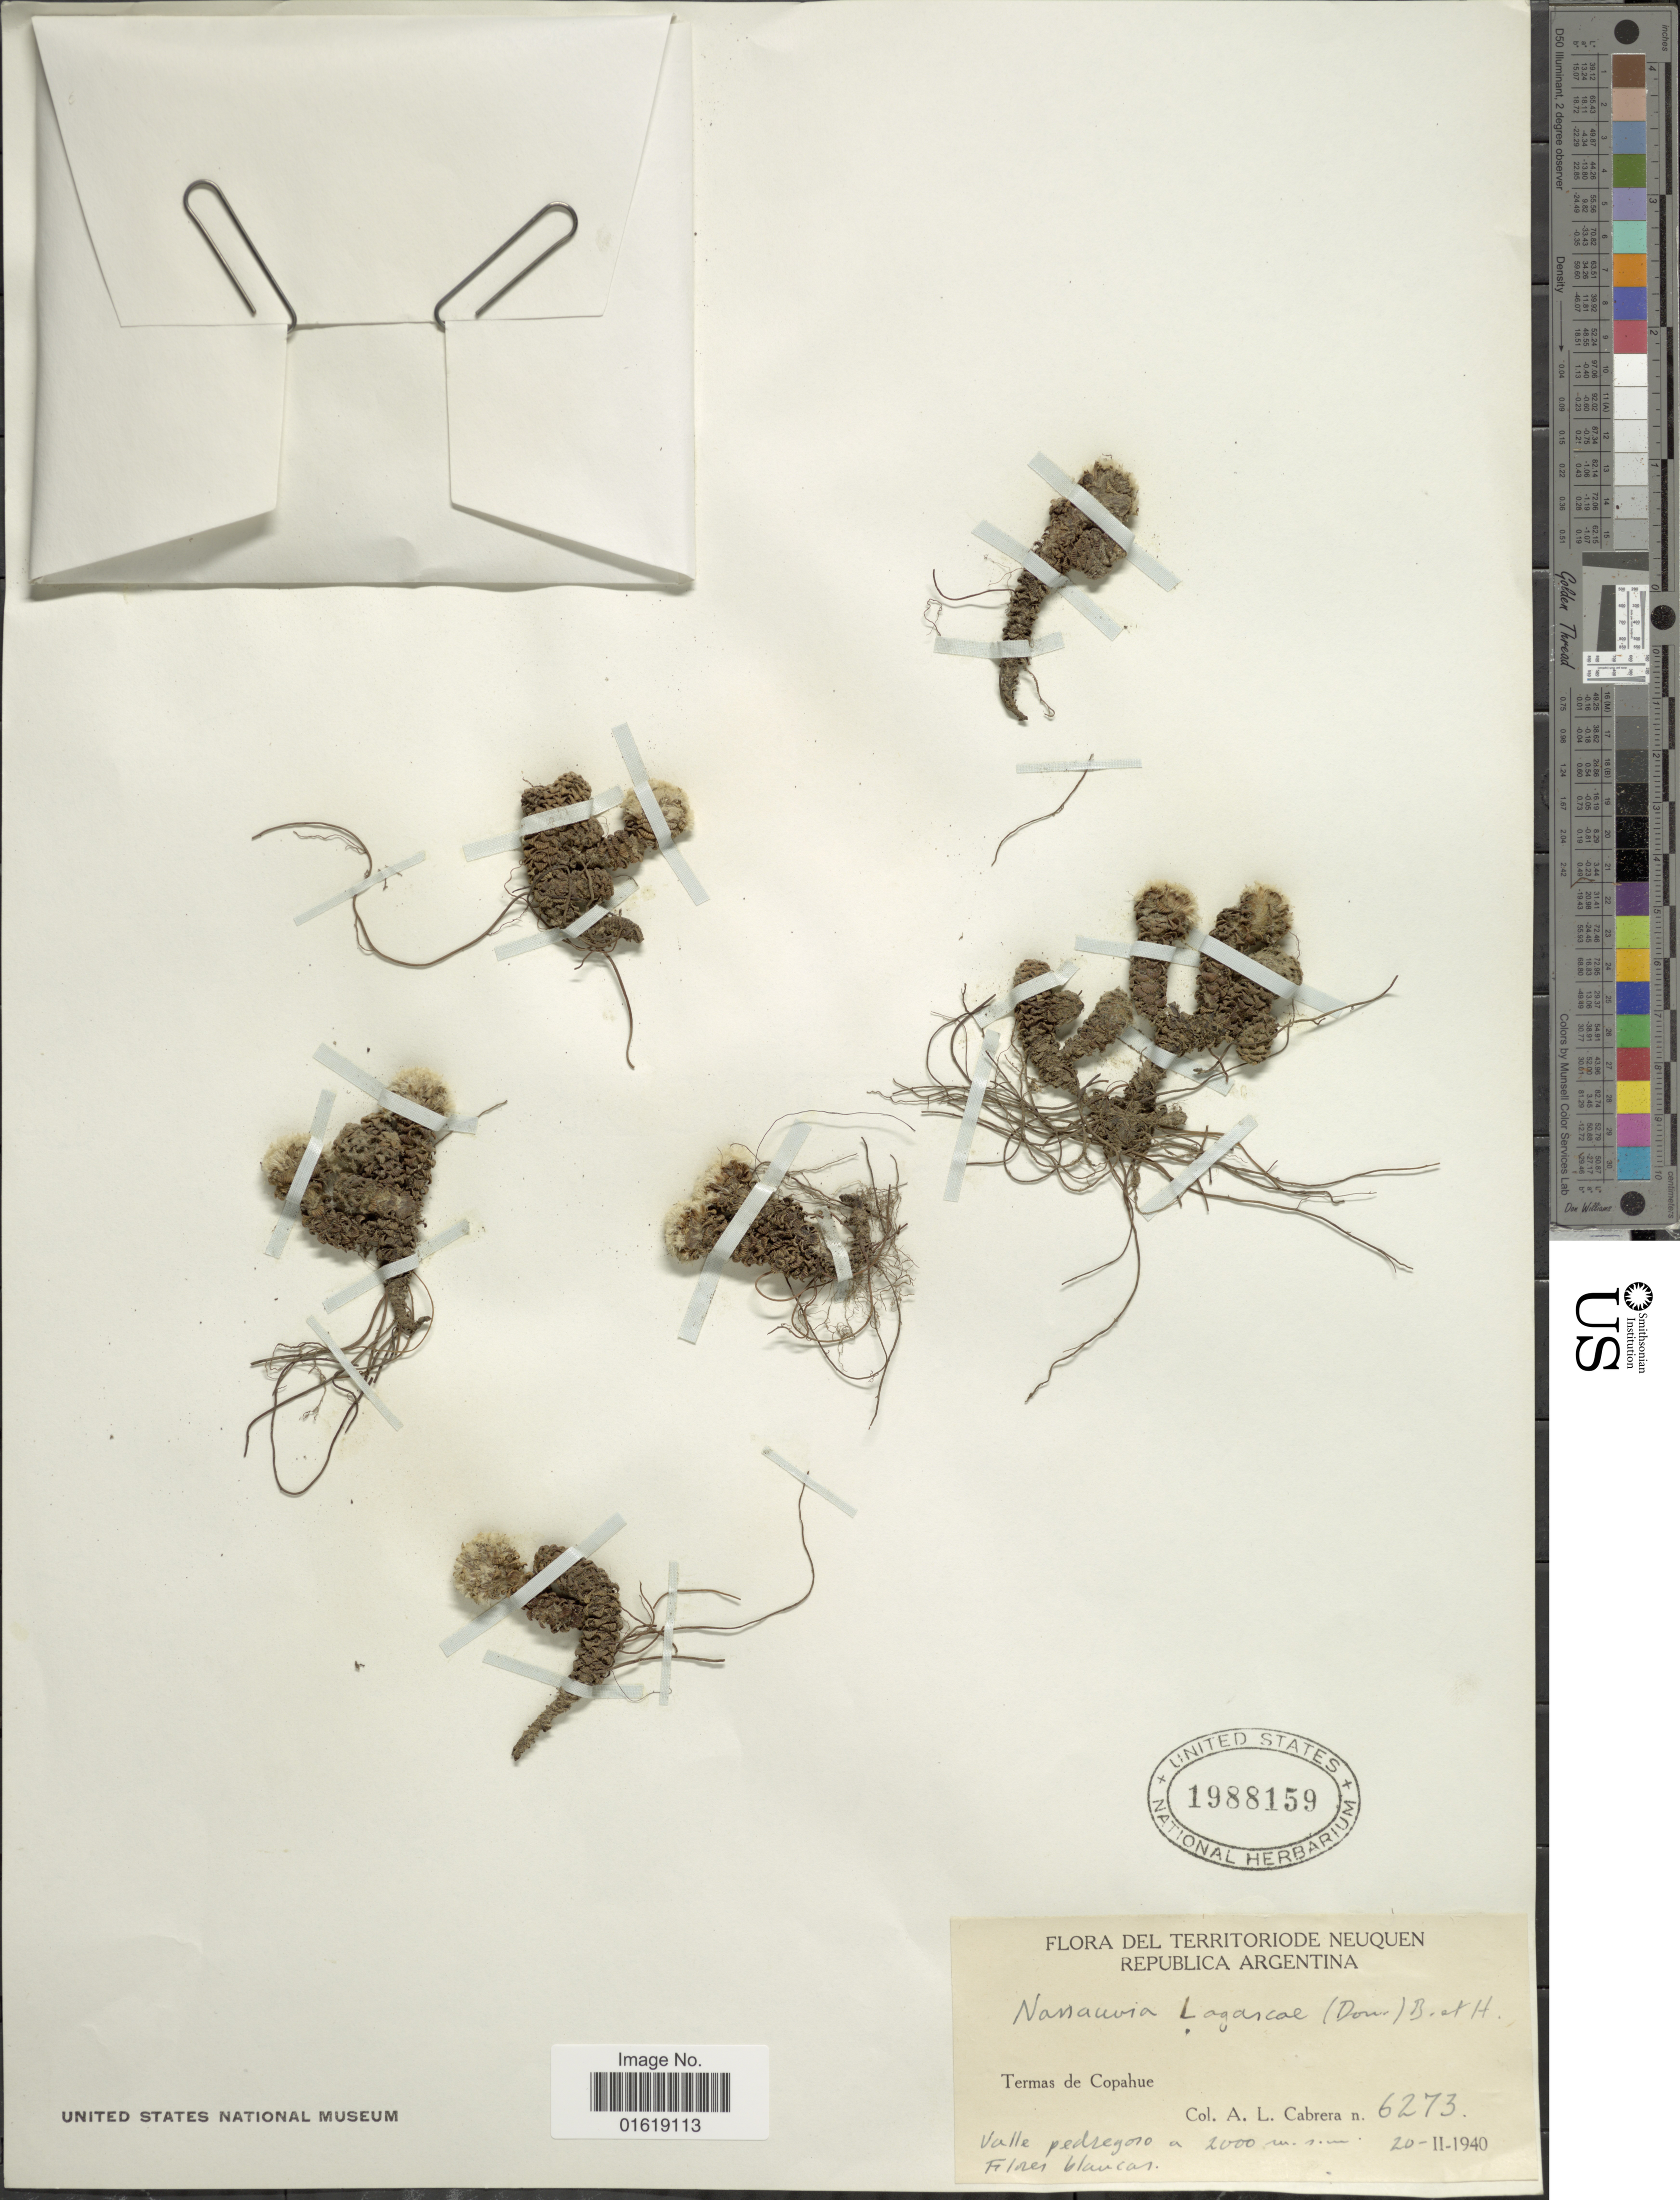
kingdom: Plantae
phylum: Tracheophyta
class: Magnoliopsida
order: Asterales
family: Asteraceae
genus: Nassauvia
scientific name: Nassauvia lagascae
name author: (D. Don) F. Meigen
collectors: A. L. Cabrera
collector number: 6273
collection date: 1940-02-20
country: Argentina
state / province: Neuquen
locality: Territoriode Neuquen. Republica Argentina. Termas de Copahue. Valle pedregoso.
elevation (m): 2000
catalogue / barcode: US 1988159